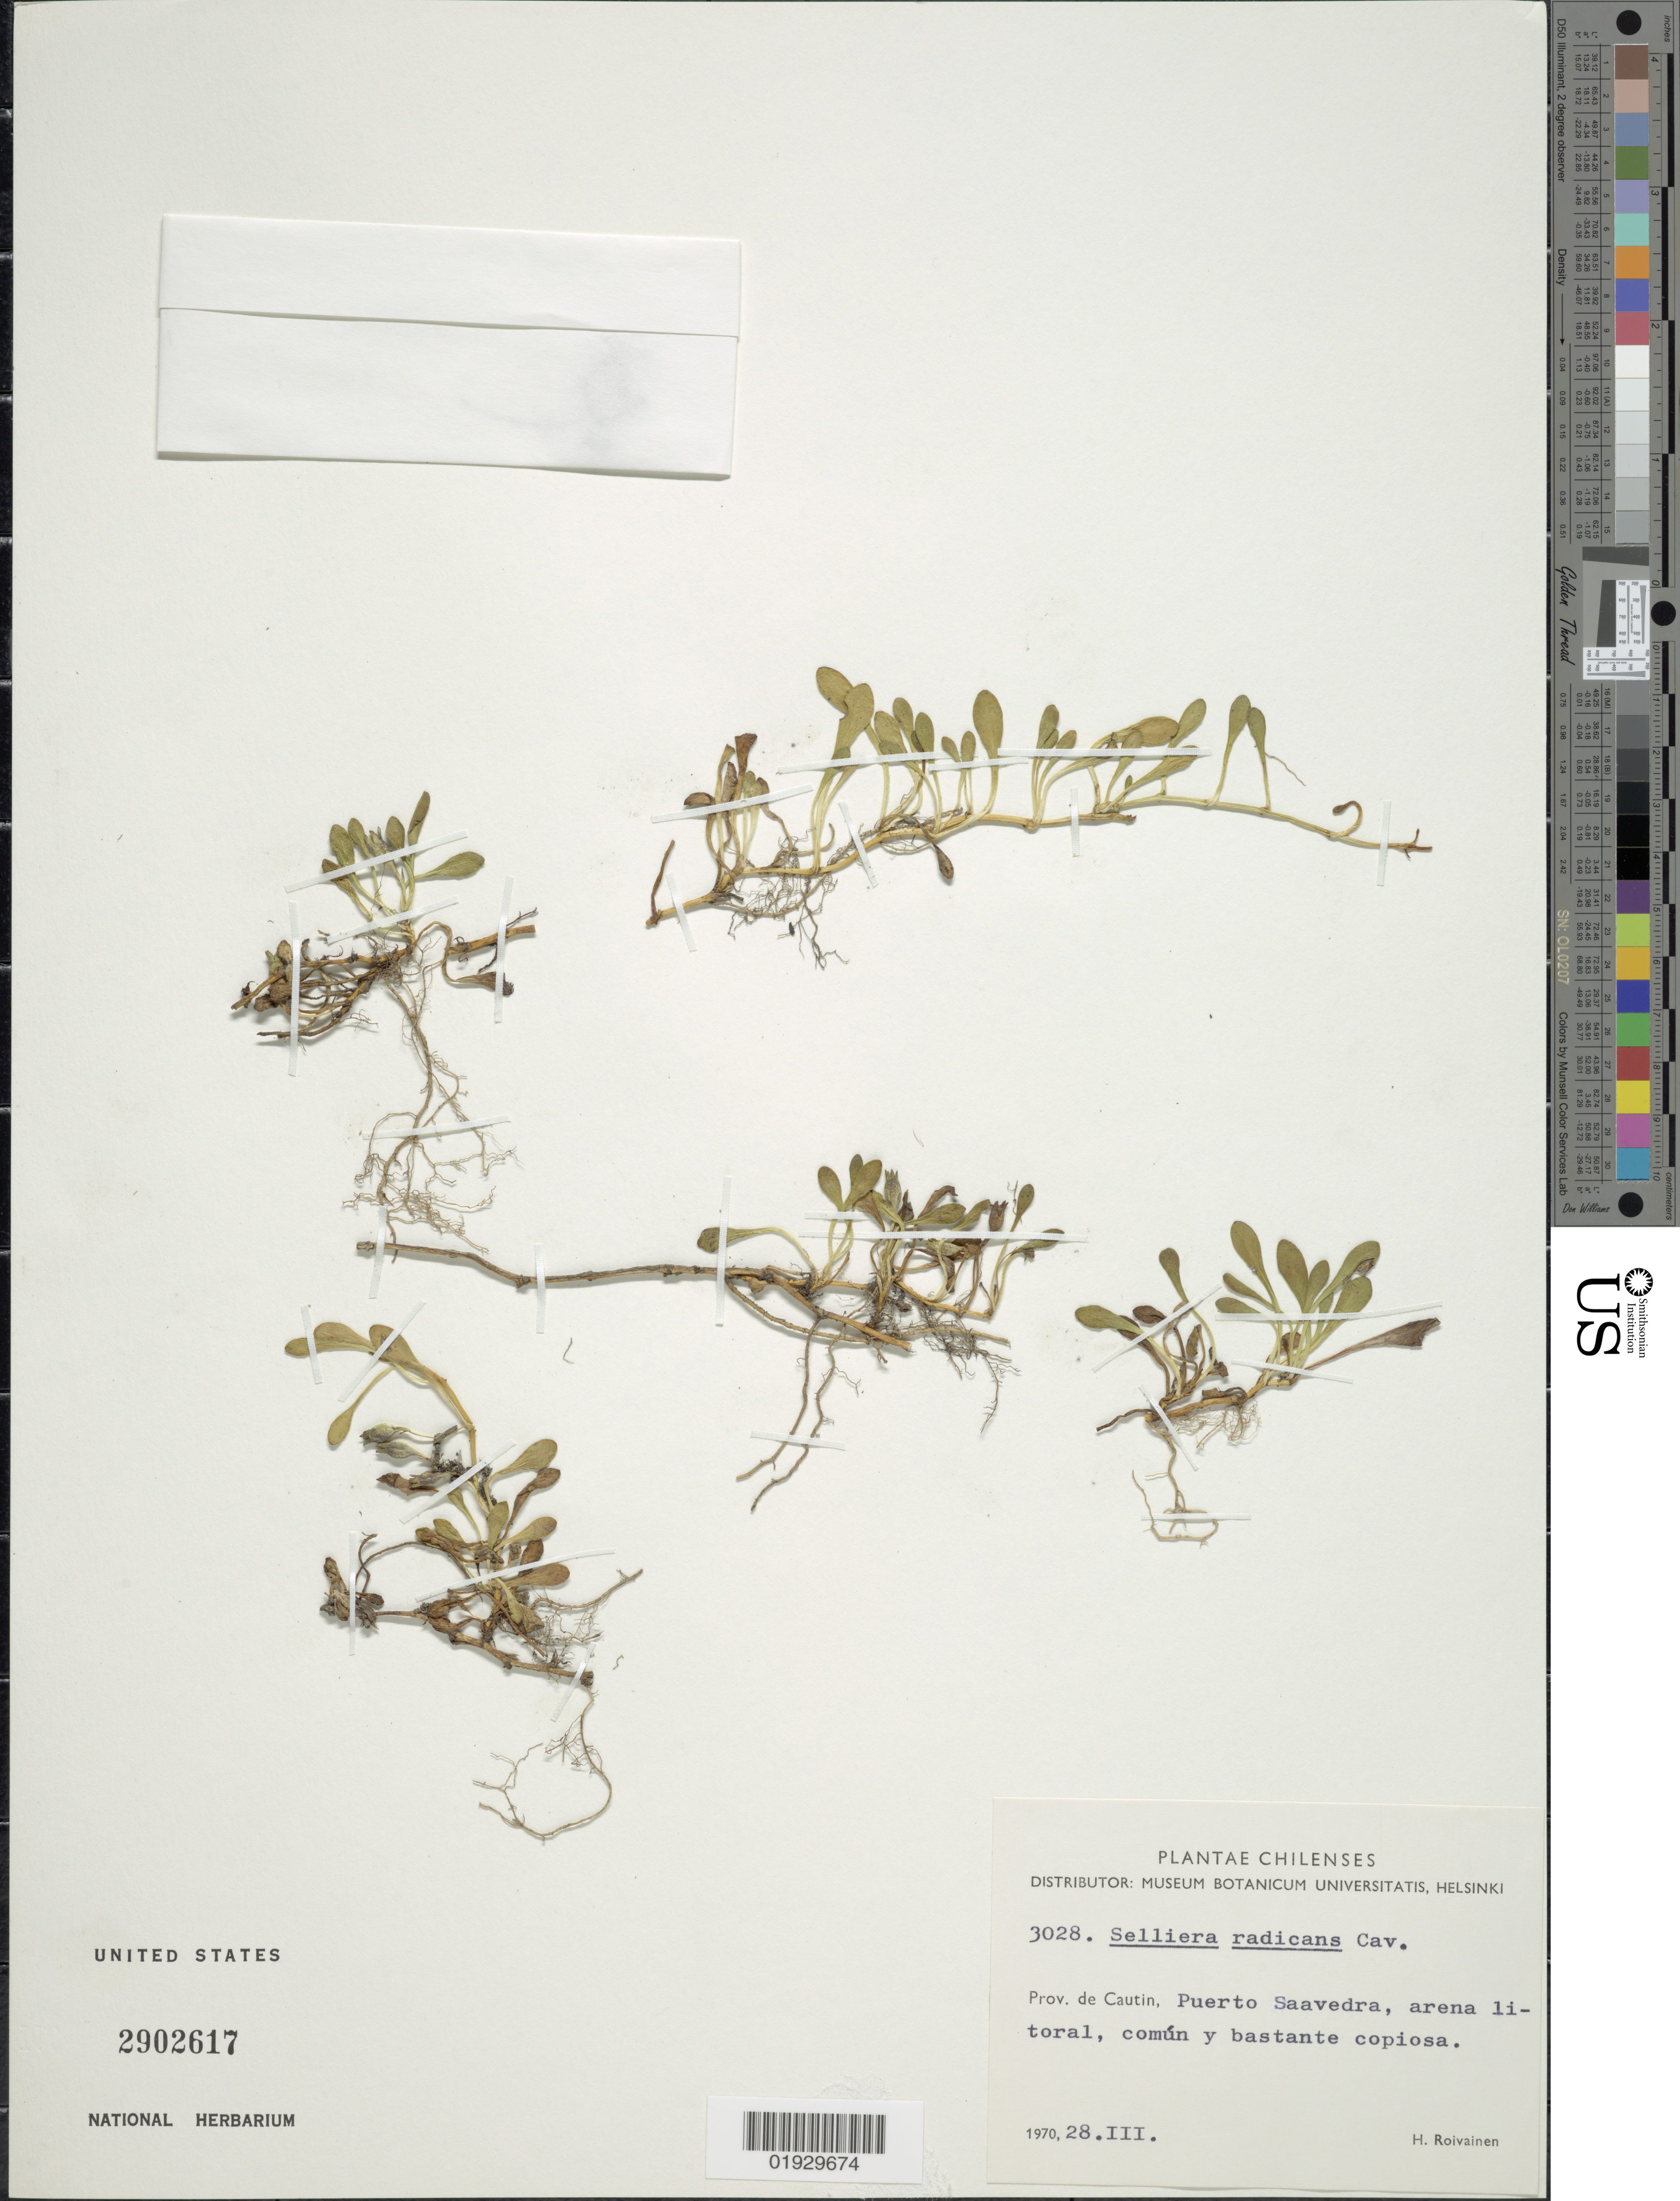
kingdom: Plantae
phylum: Tracheophyta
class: Magnoliopsida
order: Asterales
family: Goodeniaceae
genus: Selliera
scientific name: Selliera radicans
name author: Cav.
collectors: H. Roivainen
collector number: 3028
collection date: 1970-03-28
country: Chile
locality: Prov. de Cautin, Puerto Saavedra.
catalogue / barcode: US 2902617